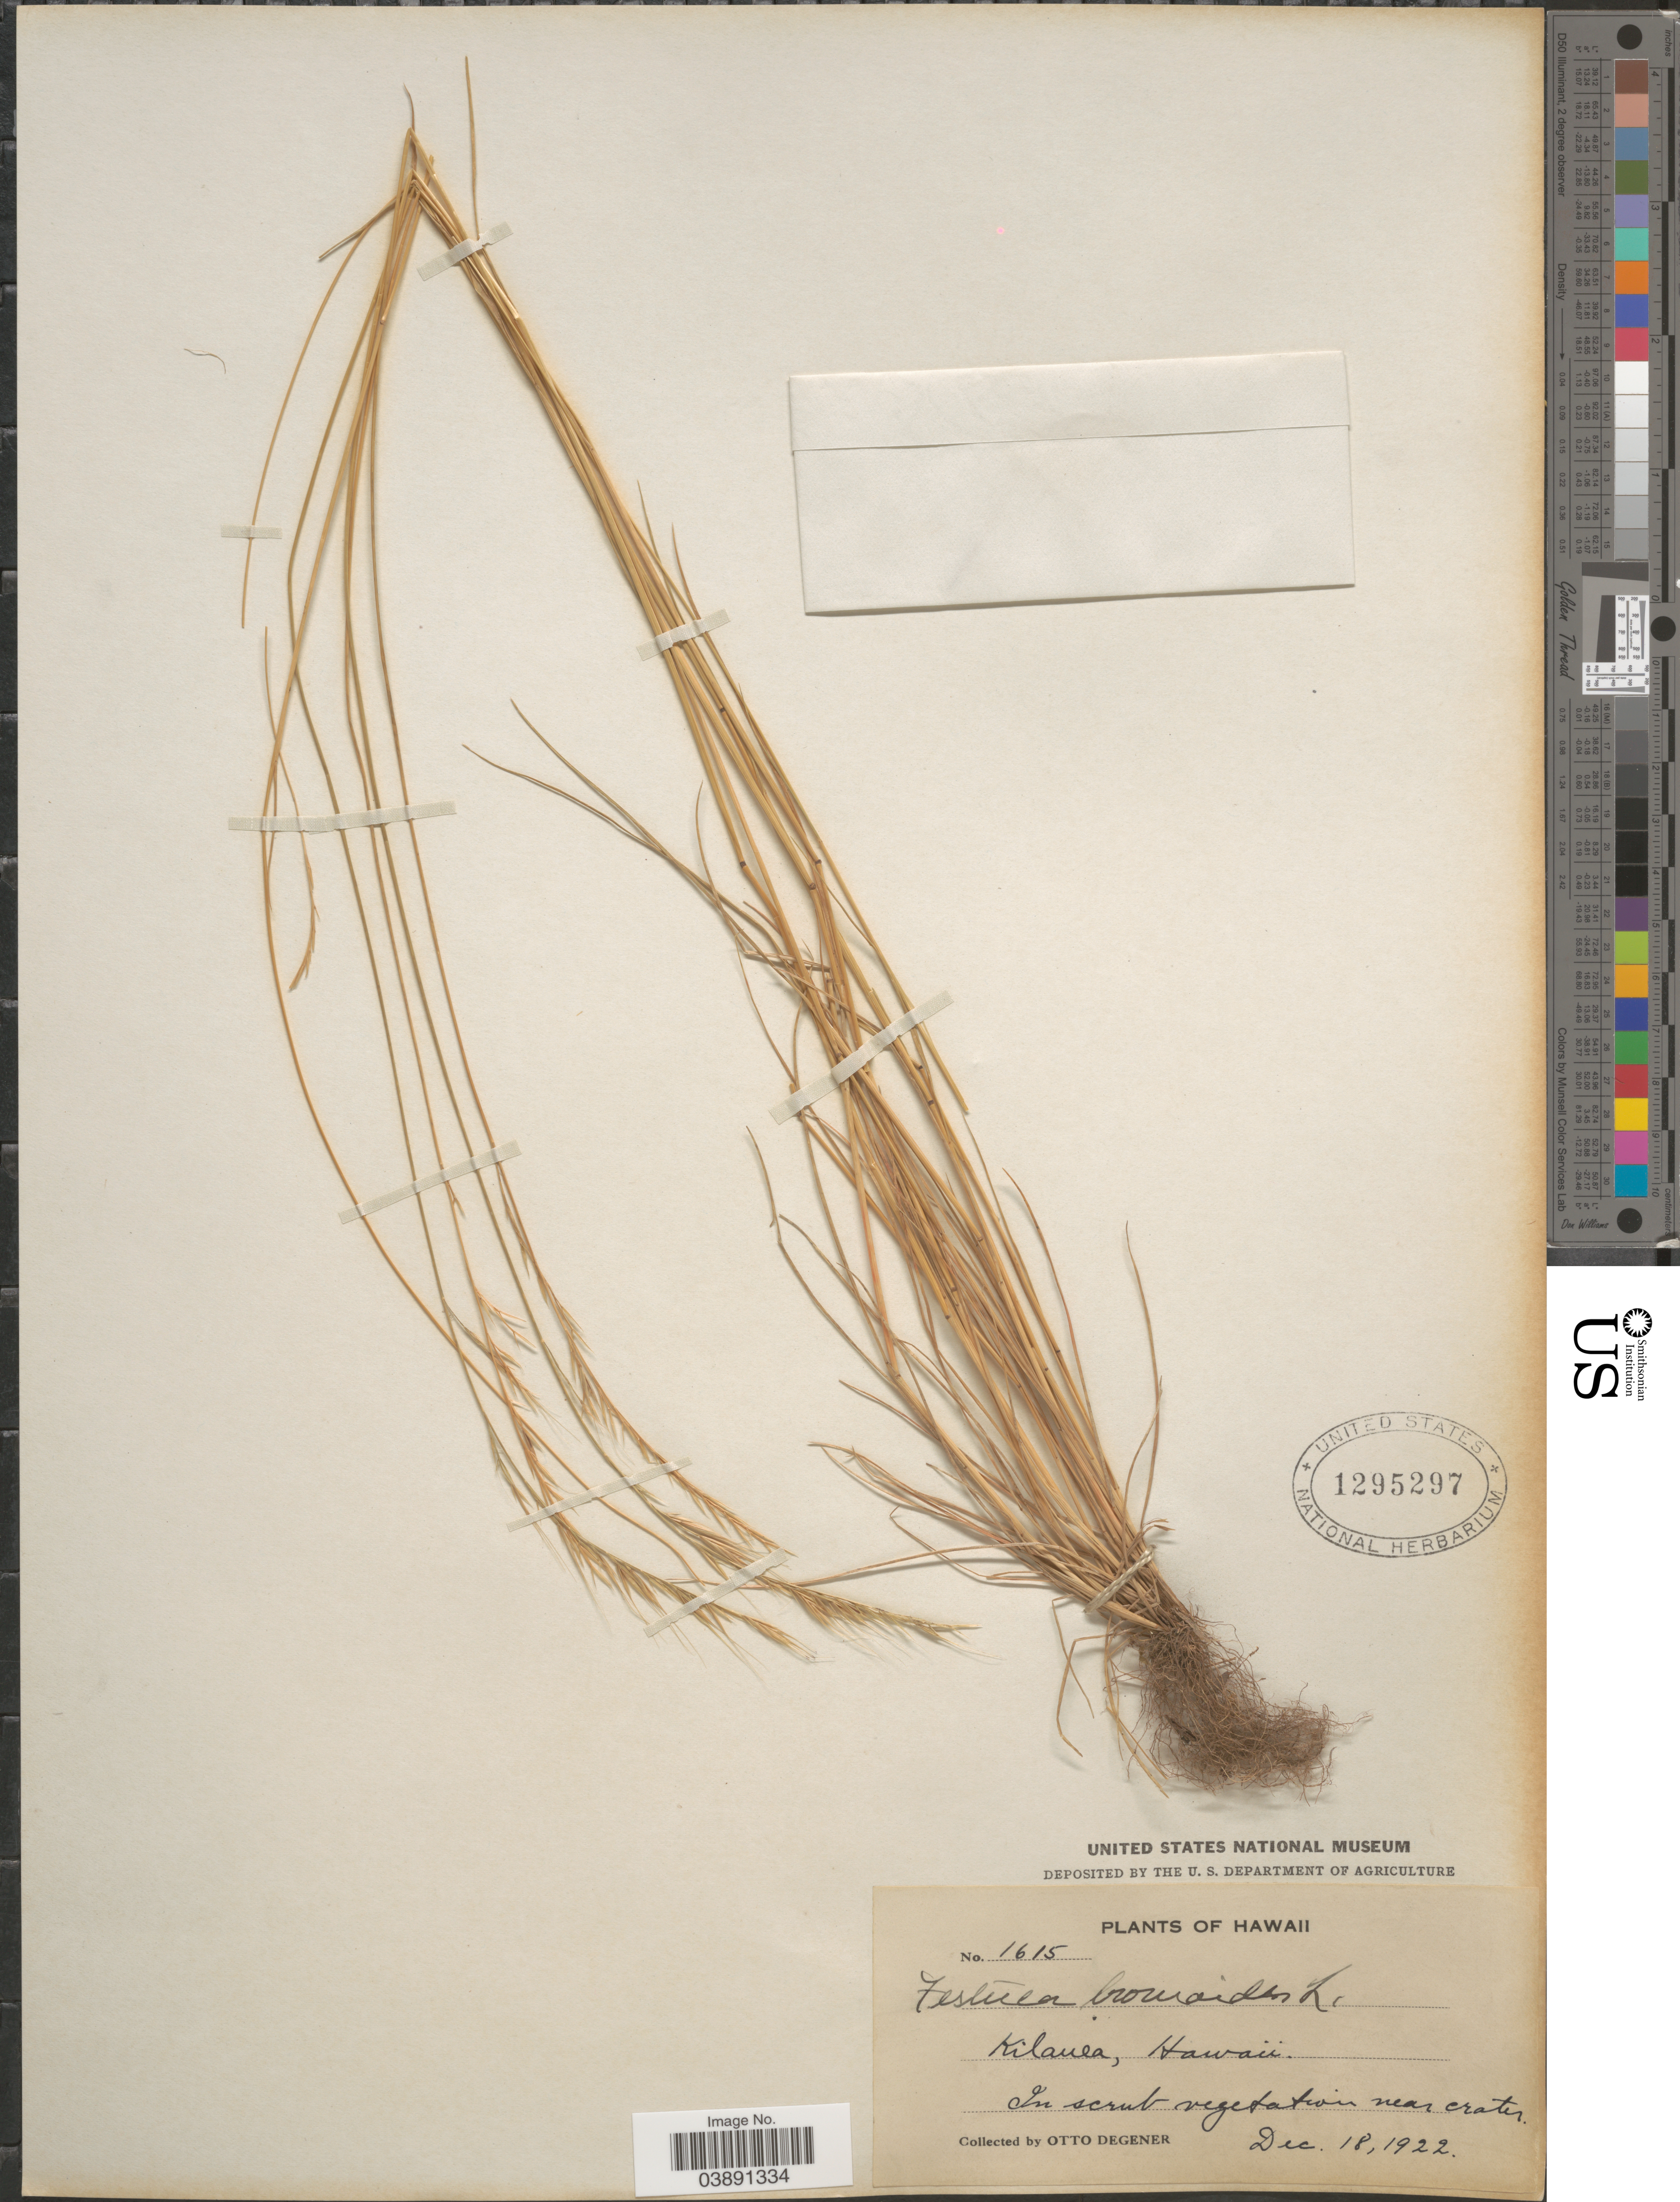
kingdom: Plantae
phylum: Tracheophyta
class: Liliopsida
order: Poales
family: Poaceae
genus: Festuca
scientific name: Festuca bromoides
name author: L.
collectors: O. Degener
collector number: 1615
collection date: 1922-12-18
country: United States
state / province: Hawaii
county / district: Hawaii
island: Hawaii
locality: Kilauea. Near crater.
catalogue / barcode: US 1295297